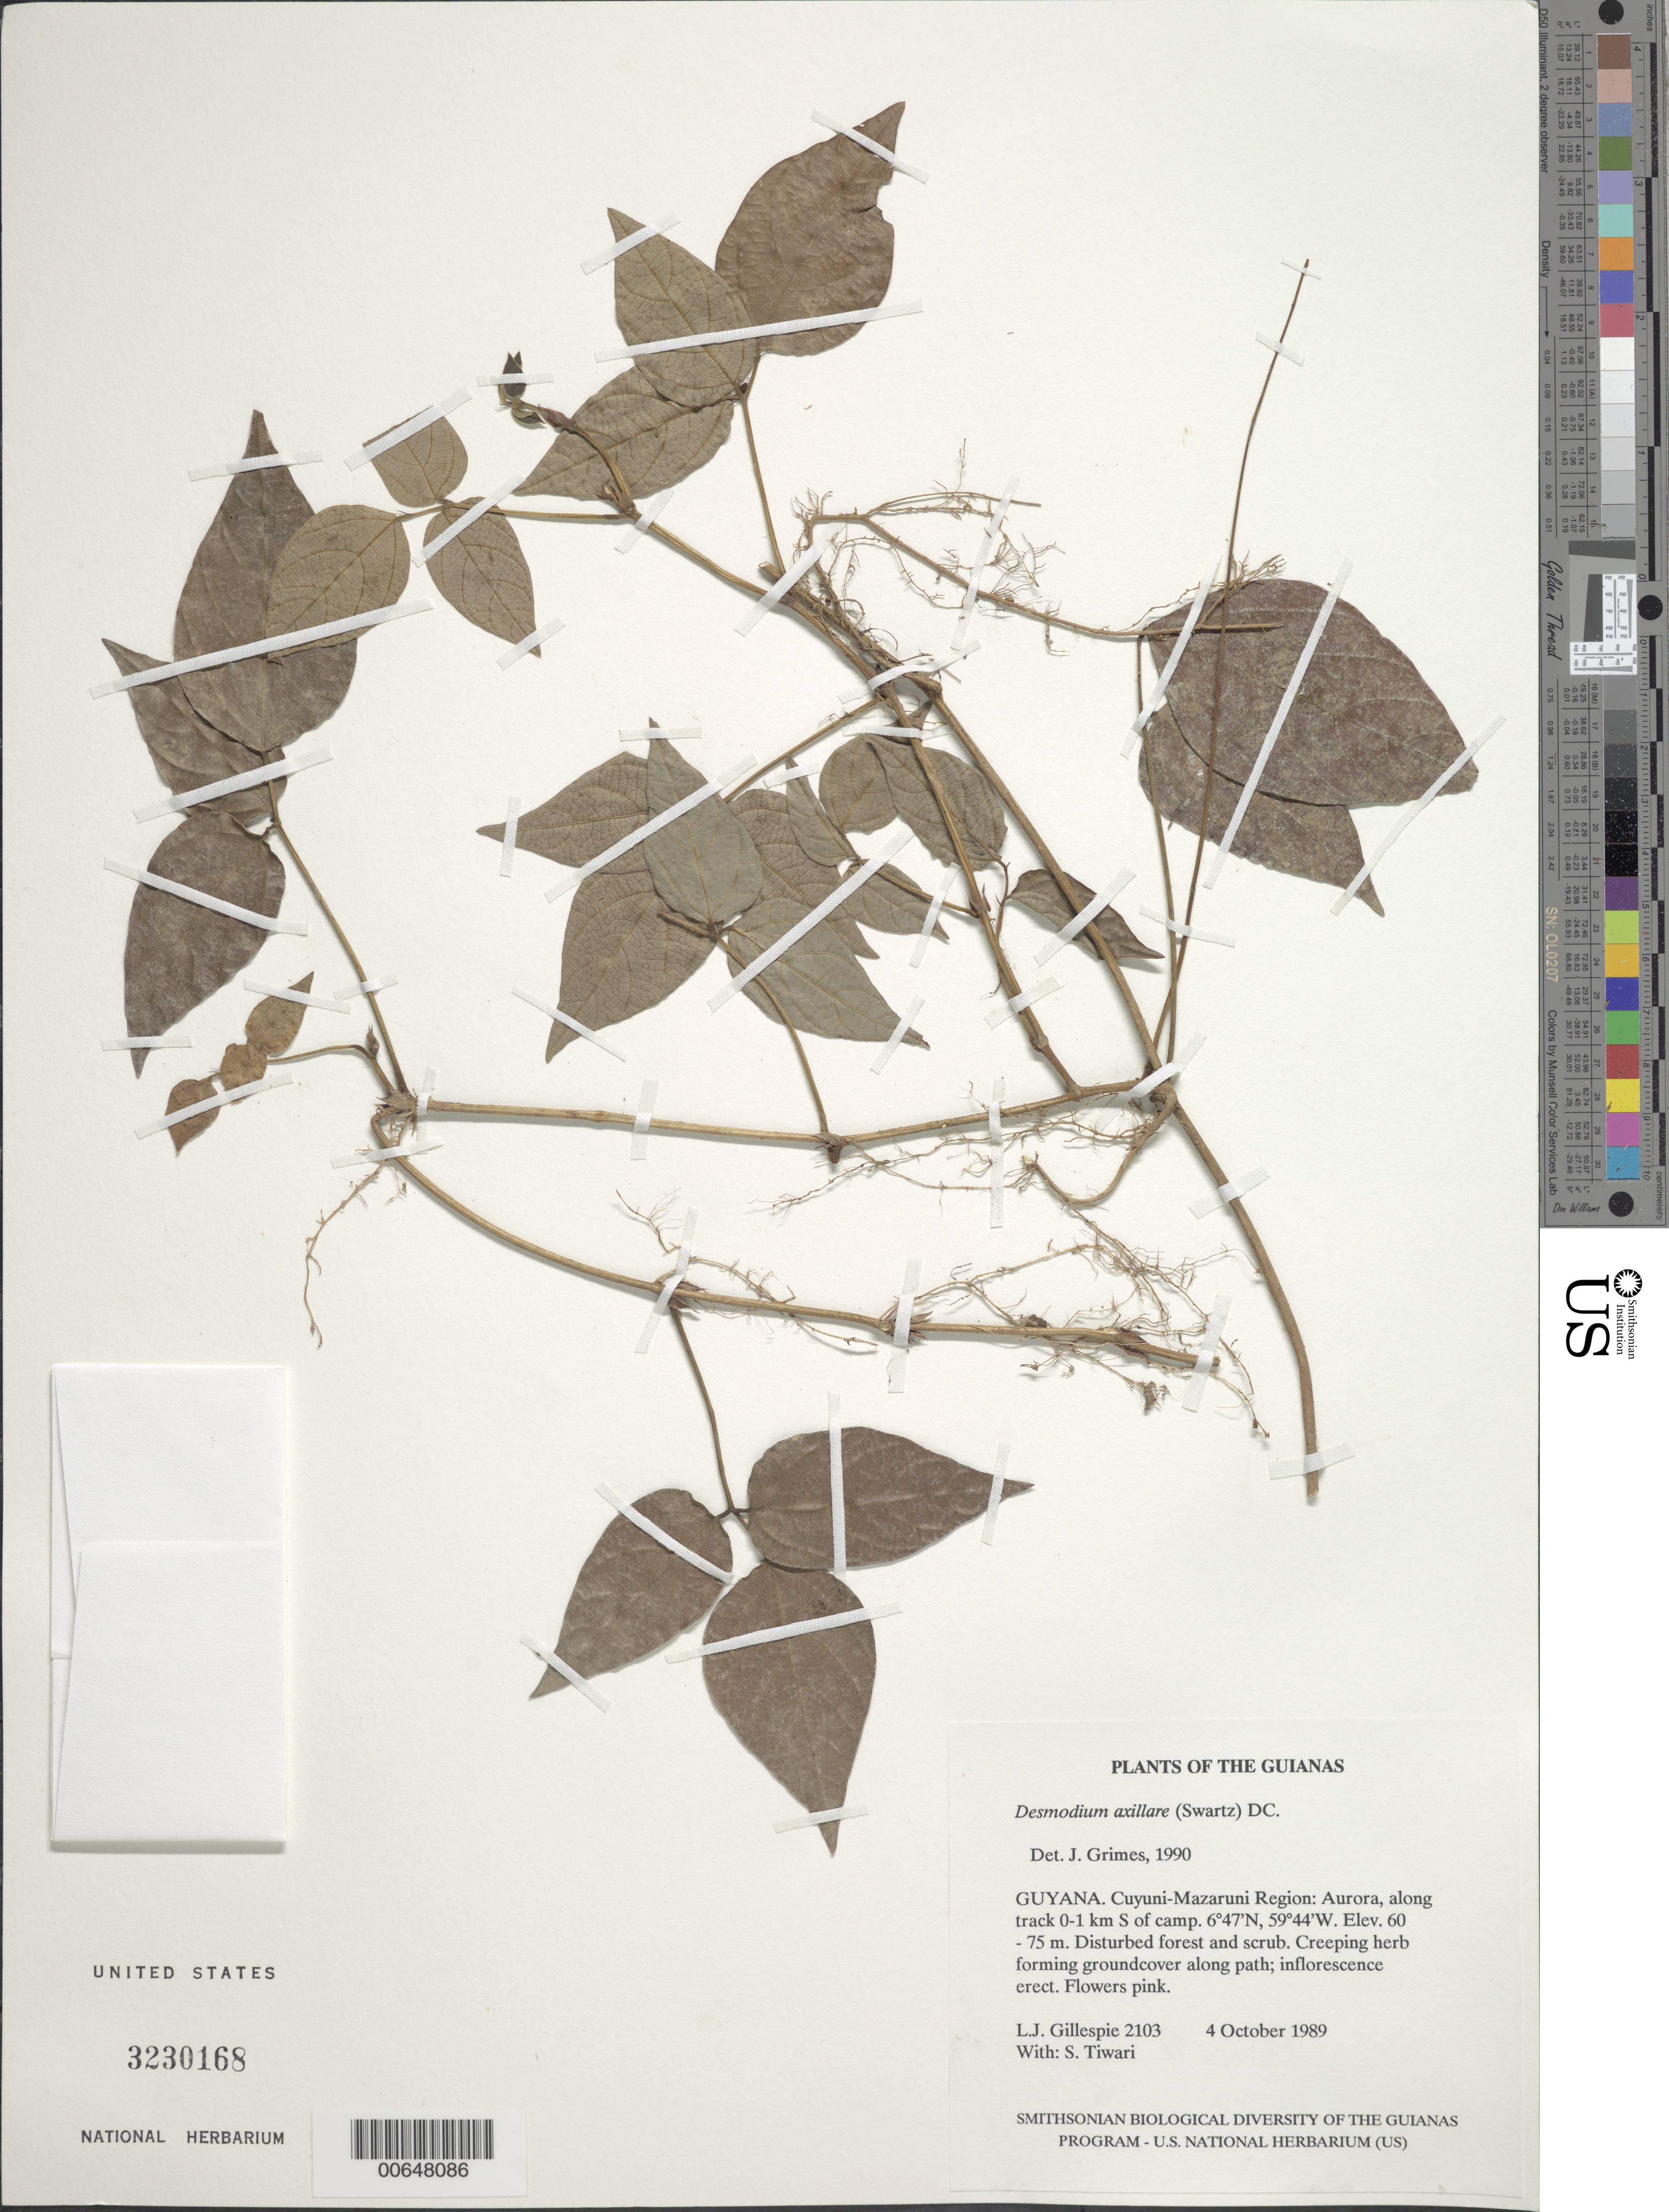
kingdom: Plantae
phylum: Tracheophyta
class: Magnoliopsida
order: Fabales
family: Fabaceae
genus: Desmodium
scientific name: Desmodium axillare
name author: (Sw.) DC.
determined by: Grimes, J.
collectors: L. J. Gillespie & S. Tiwari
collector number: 2103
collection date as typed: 4 October 1989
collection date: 1989-10-04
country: Guyana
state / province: Cuyuni-Mazaruni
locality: Aurora, along track 0-1 km S of camp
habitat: Disturbed forest and scrub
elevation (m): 60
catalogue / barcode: US 3230168